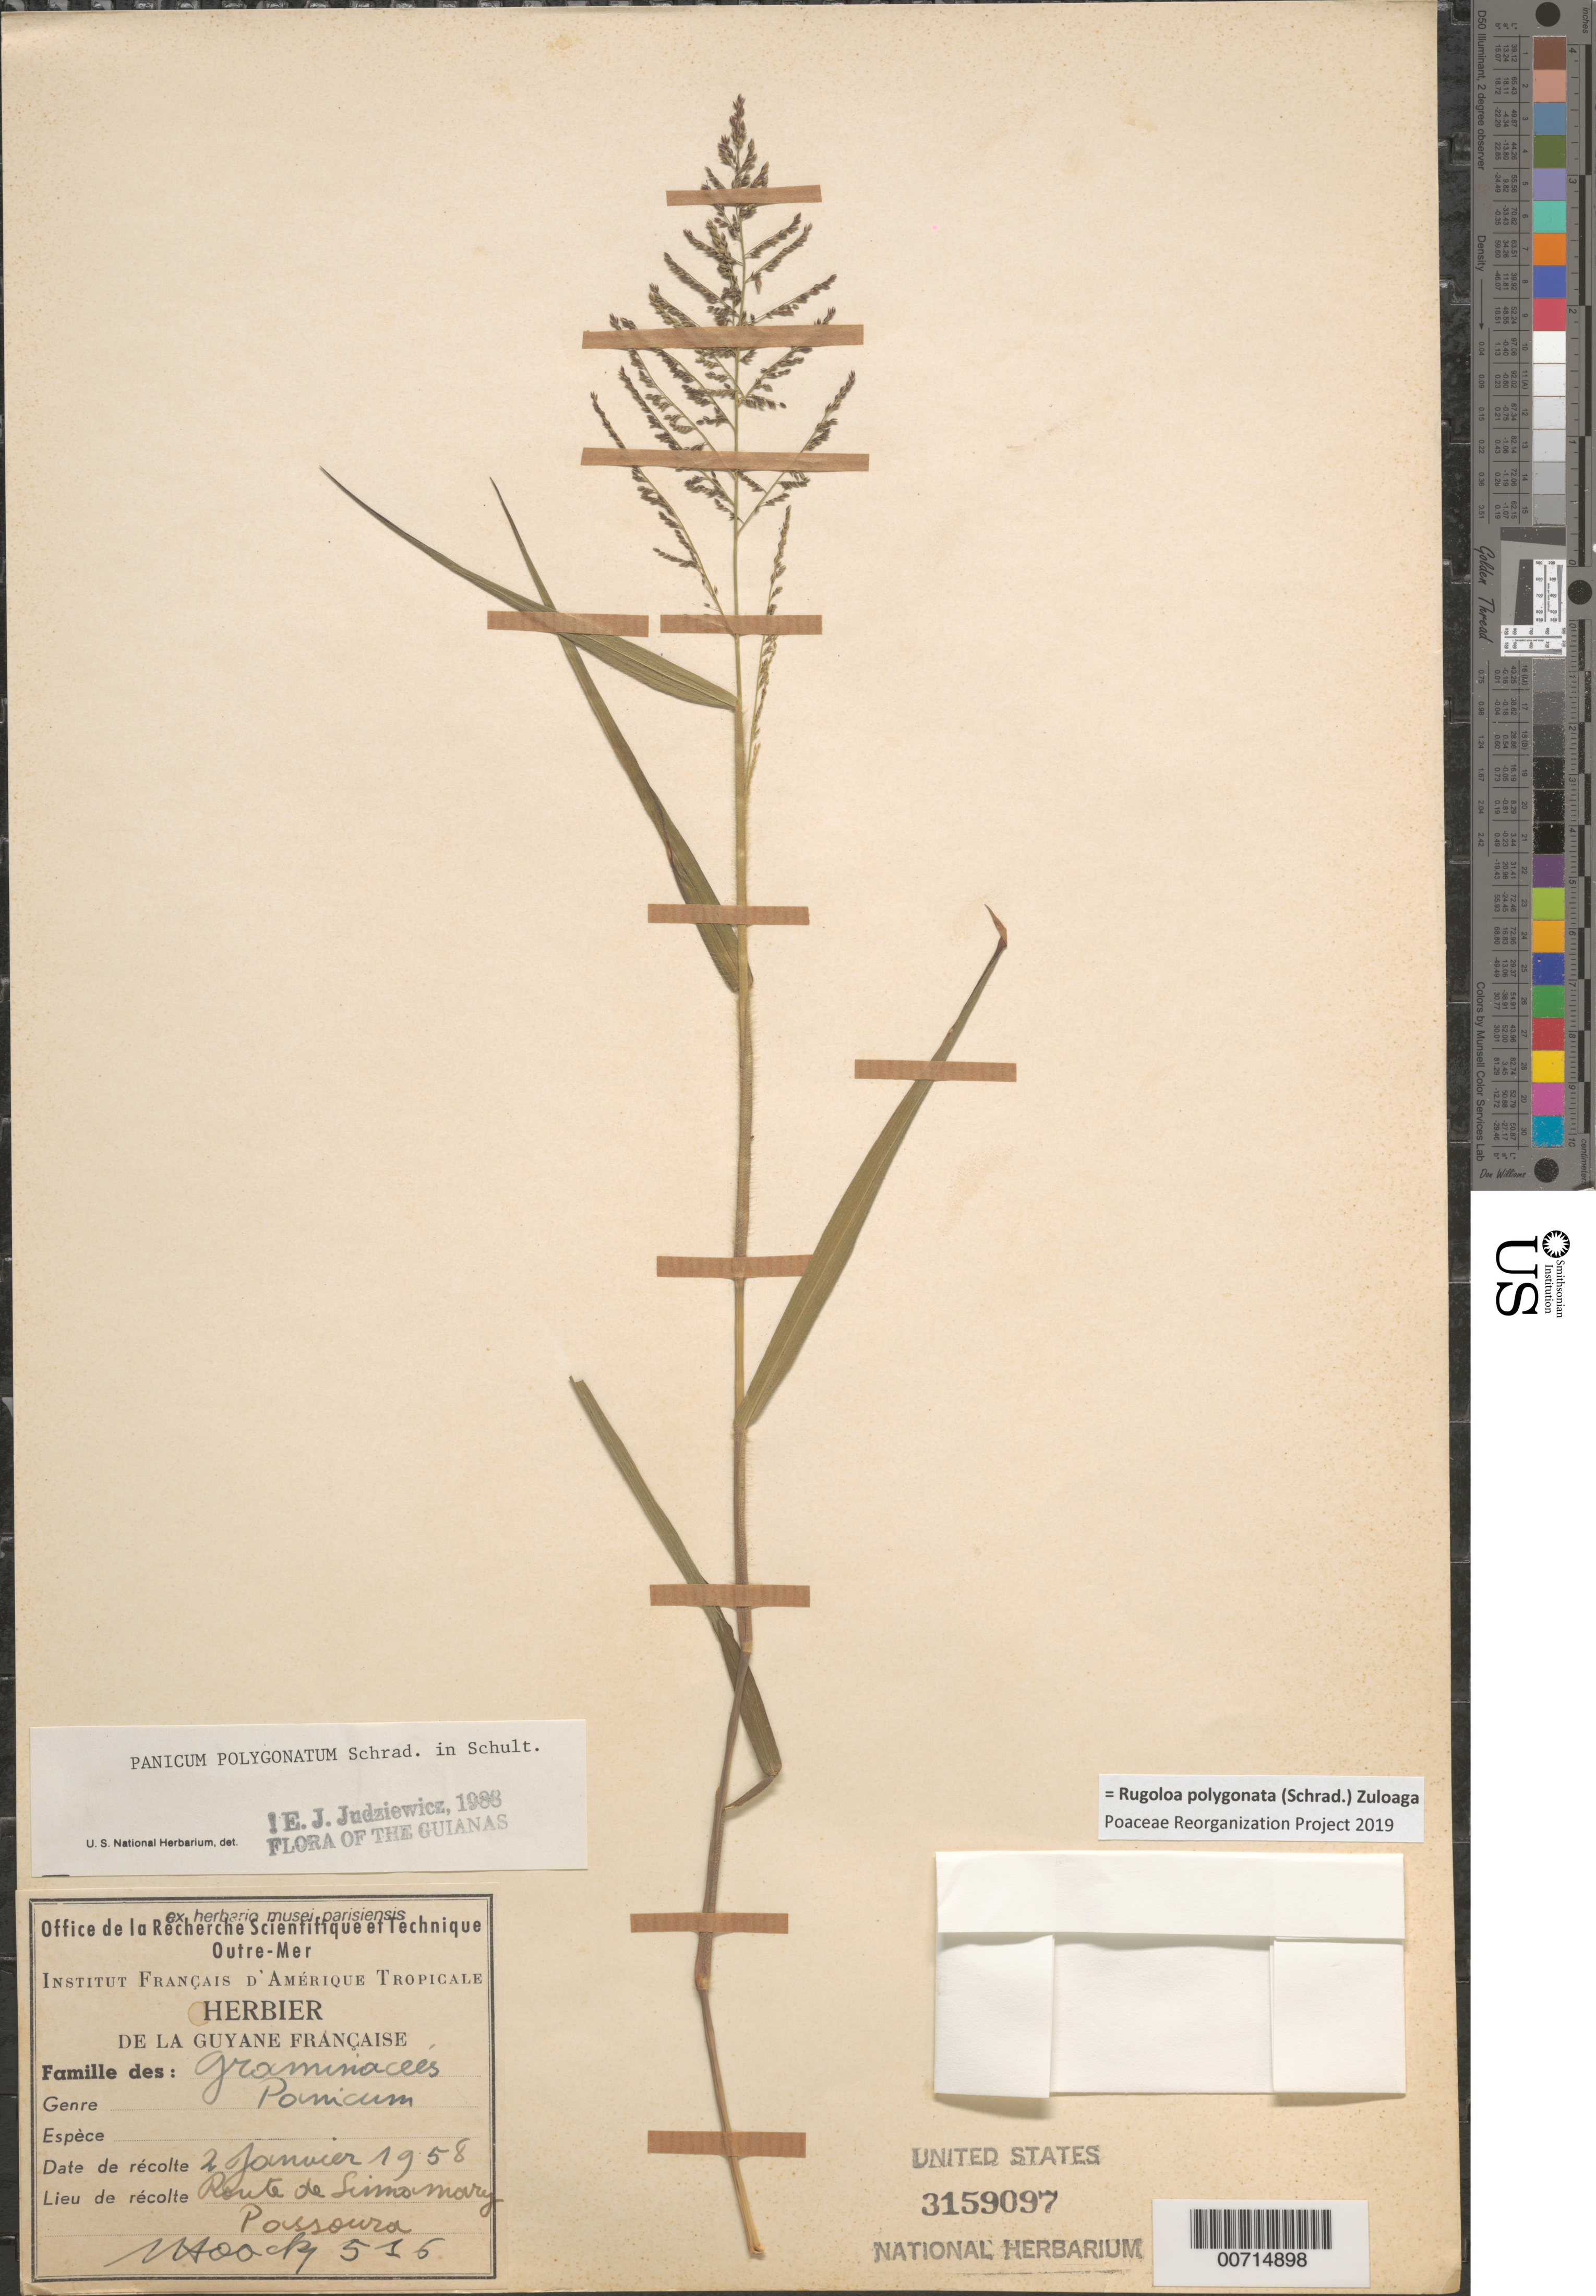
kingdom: Plantae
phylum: Tracheophyta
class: Liliopsida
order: Poales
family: Poaceae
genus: Panicum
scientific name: Panicum polygonatum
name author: Schrad.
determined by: Judziewicz, E. J.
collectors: J. Hoock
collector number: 516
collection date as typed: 2-Jan-58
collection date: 1958-01-02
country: French Guiana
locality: Route de Sinnamary, Passoura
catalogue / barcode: US 3159097